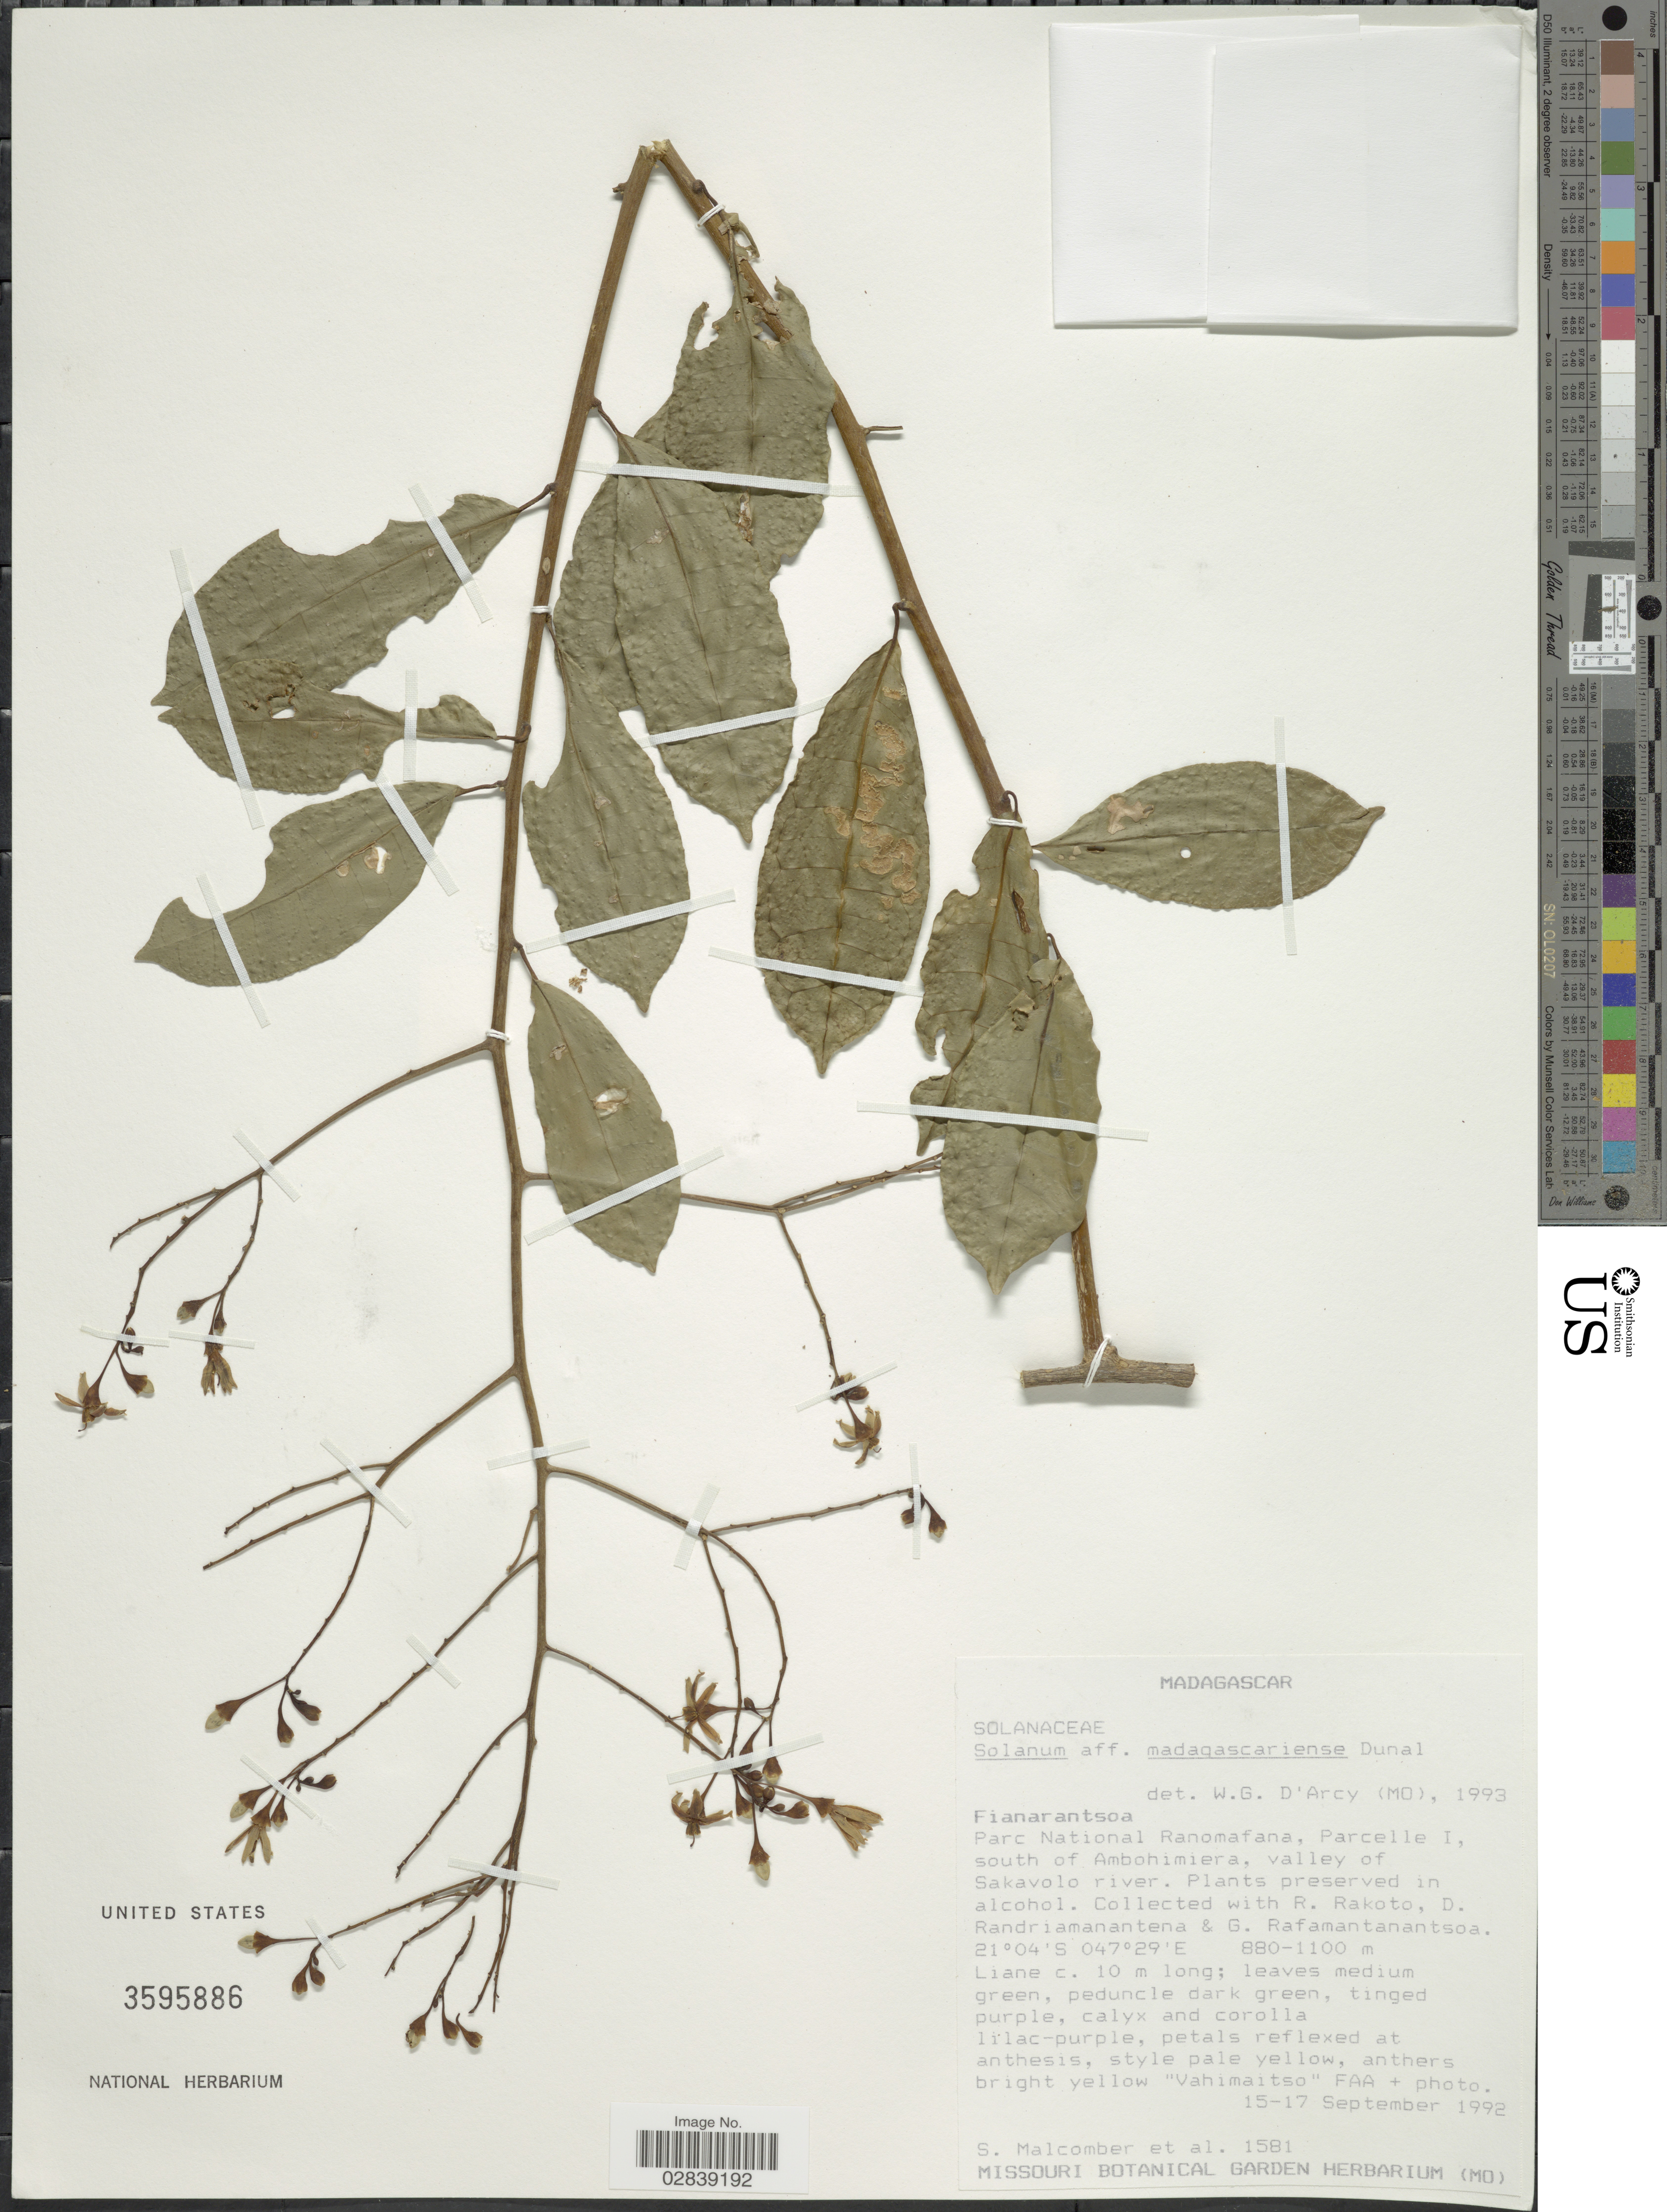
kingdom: Plantae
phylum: Tracheophyta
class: Magnoliopsida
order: Solanales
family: Solanaceae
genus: Solanum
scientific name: Solanum madagascariense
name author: Dunal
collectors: S. T. Malcomber & et al.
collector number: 1581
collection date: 1992-09-15/1992-09-17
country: Madagascar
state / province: Vatovavy Fitovinany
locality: Parc National Ranomafana, Parcelle I, south of Ambohimiera, valley of Sakavolo river.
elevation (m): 880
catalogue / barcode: US 3595886